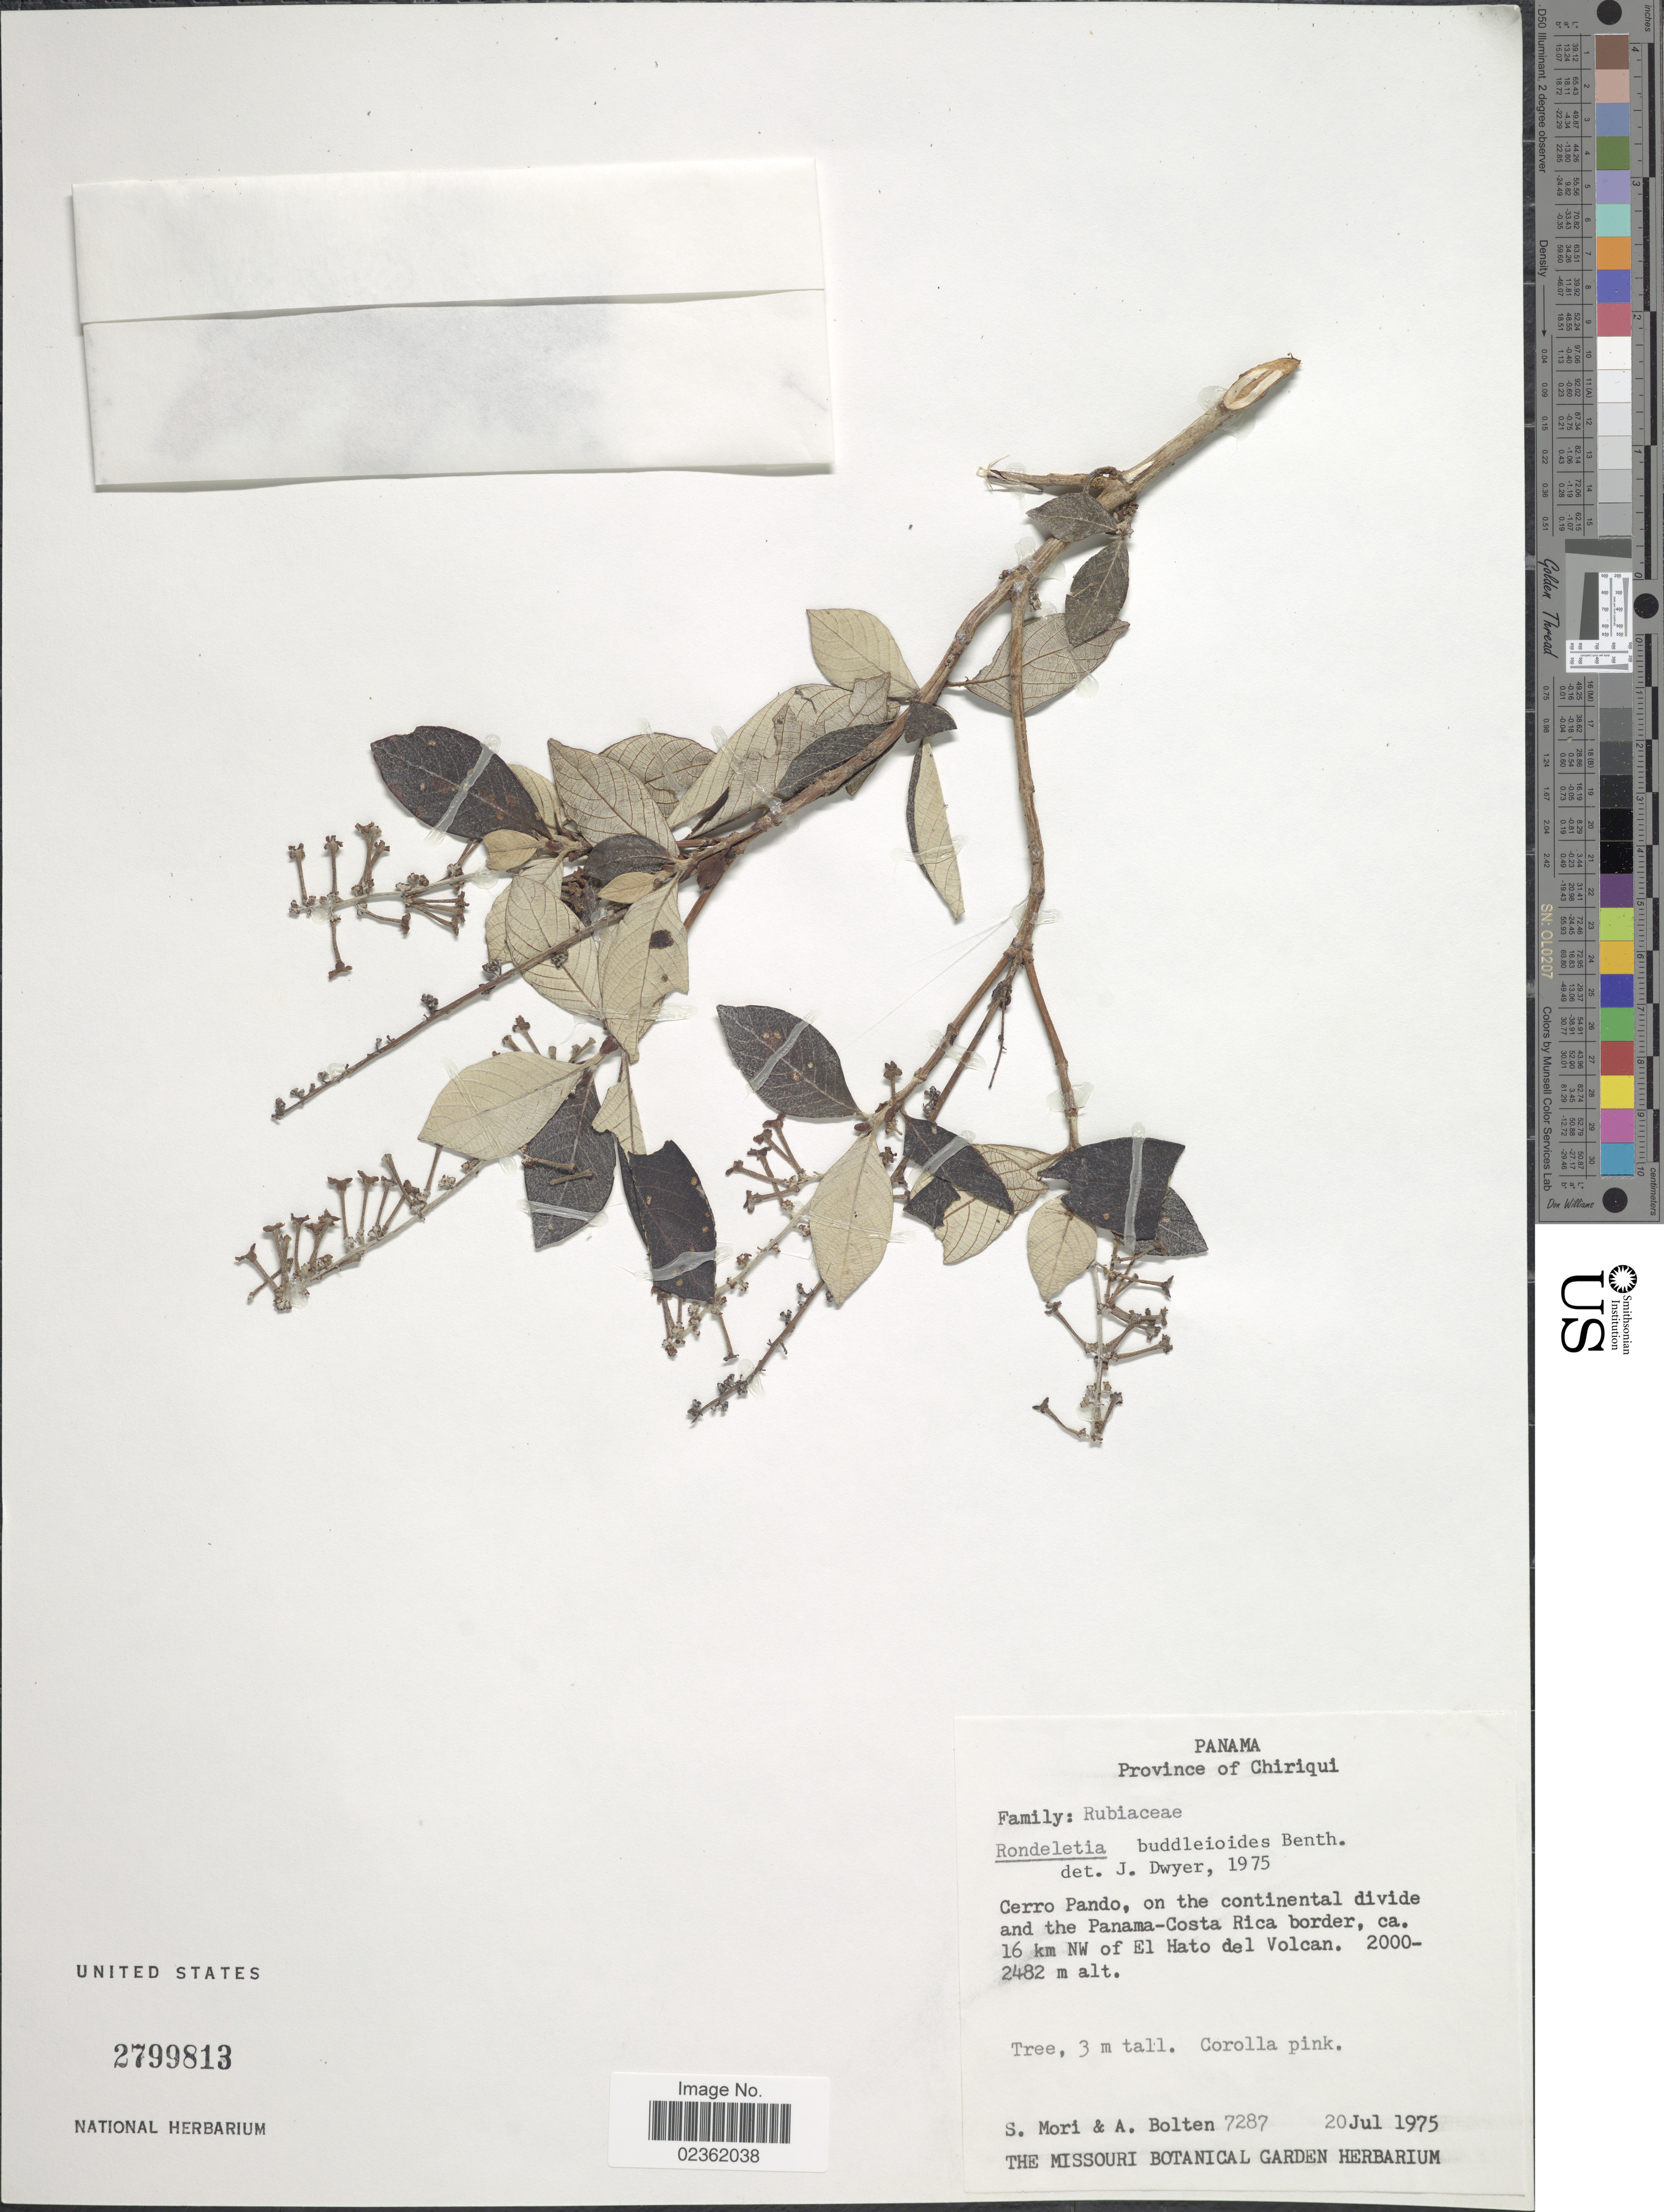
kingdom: Plantae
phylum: Tracheophyta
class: Magnoliopsida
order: Gentianales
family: Rubiaceae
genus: Rondeletia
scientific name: Rondeletia buddleioides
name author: Benth.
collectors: S. Mori & A. Bolten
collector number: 7287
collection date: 1975-07-20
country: Panama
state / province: Chiriqui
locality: Cerro Pando, on the continental divide and the Panama-Costa Rica border, ca. 16 km NW of El Hato del Volcan.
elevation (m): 2000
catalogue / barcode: US 2799813